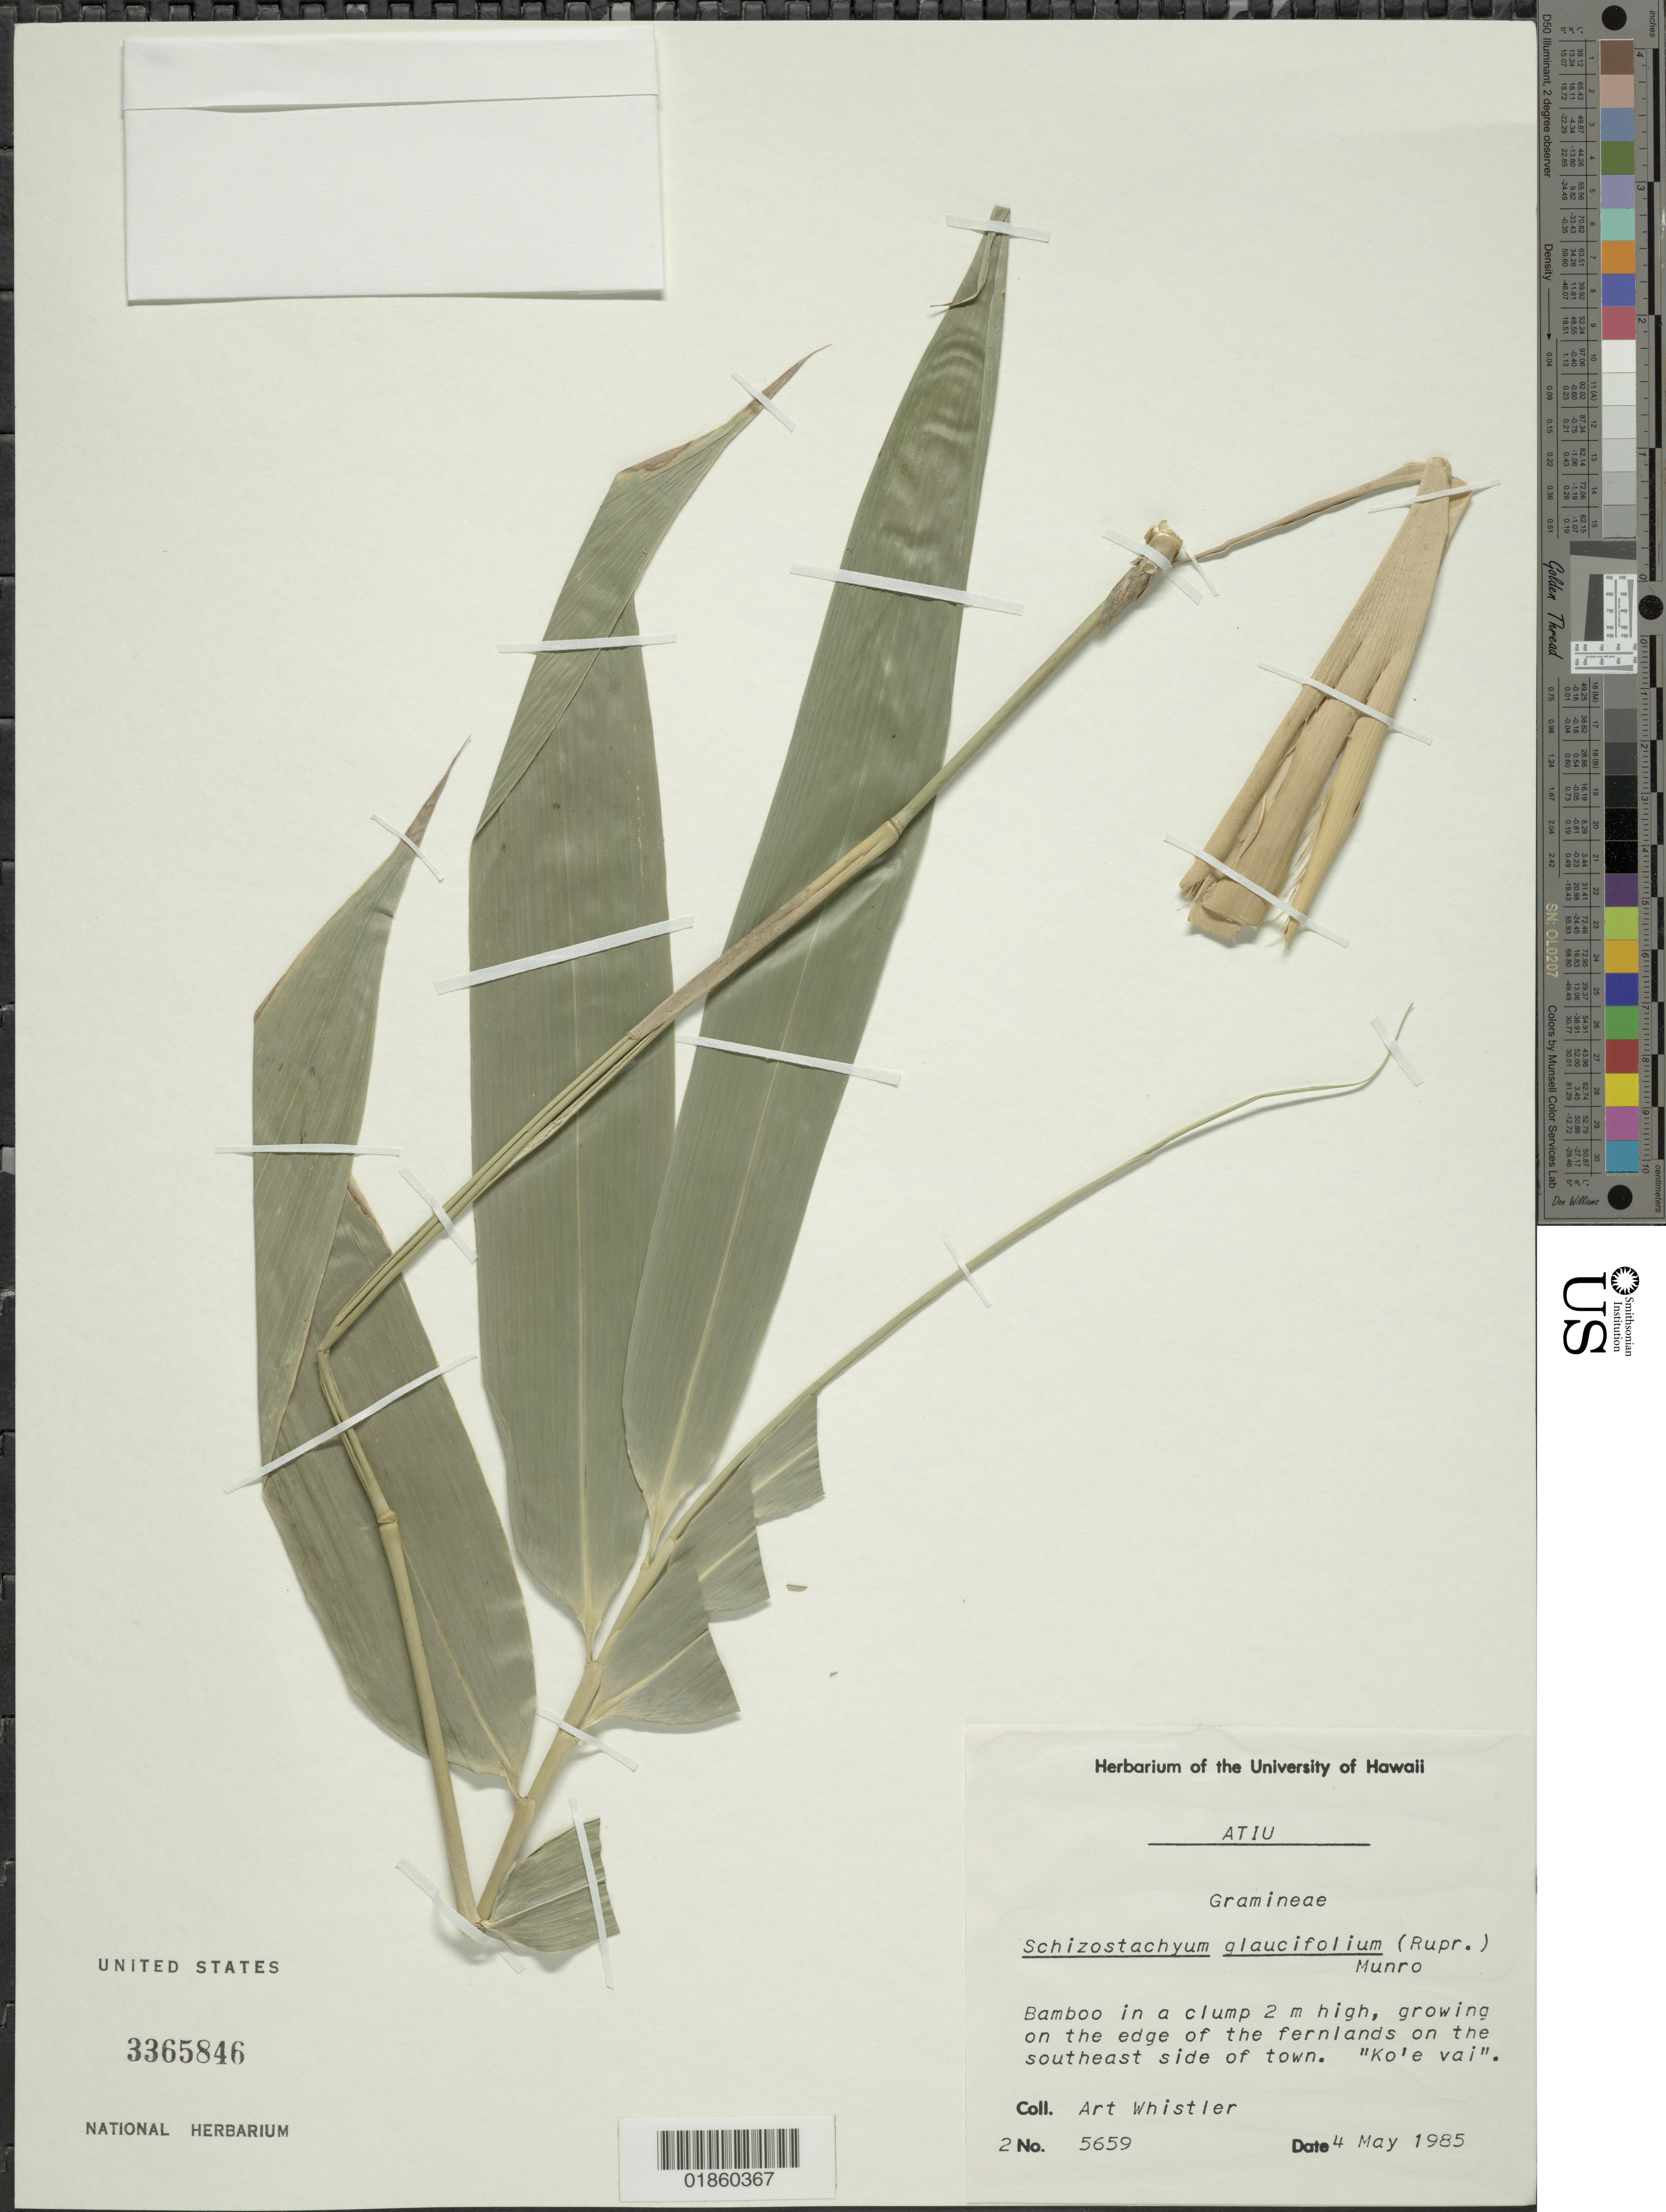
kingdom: Plantae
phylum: Tracheophyta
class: Liliopsida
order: Poales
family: Poaceae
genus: Schizostachyum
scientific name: Schizostachyum glaucifolium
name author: (Rupr.) Munro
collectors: A. Whistler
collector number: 5659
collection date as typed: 04 May 1985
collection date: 1985-05-04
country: Cook Islands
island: Atiu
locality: Growing on the edge of the fernlands on the southeast side of town.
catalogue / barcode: US 3365846